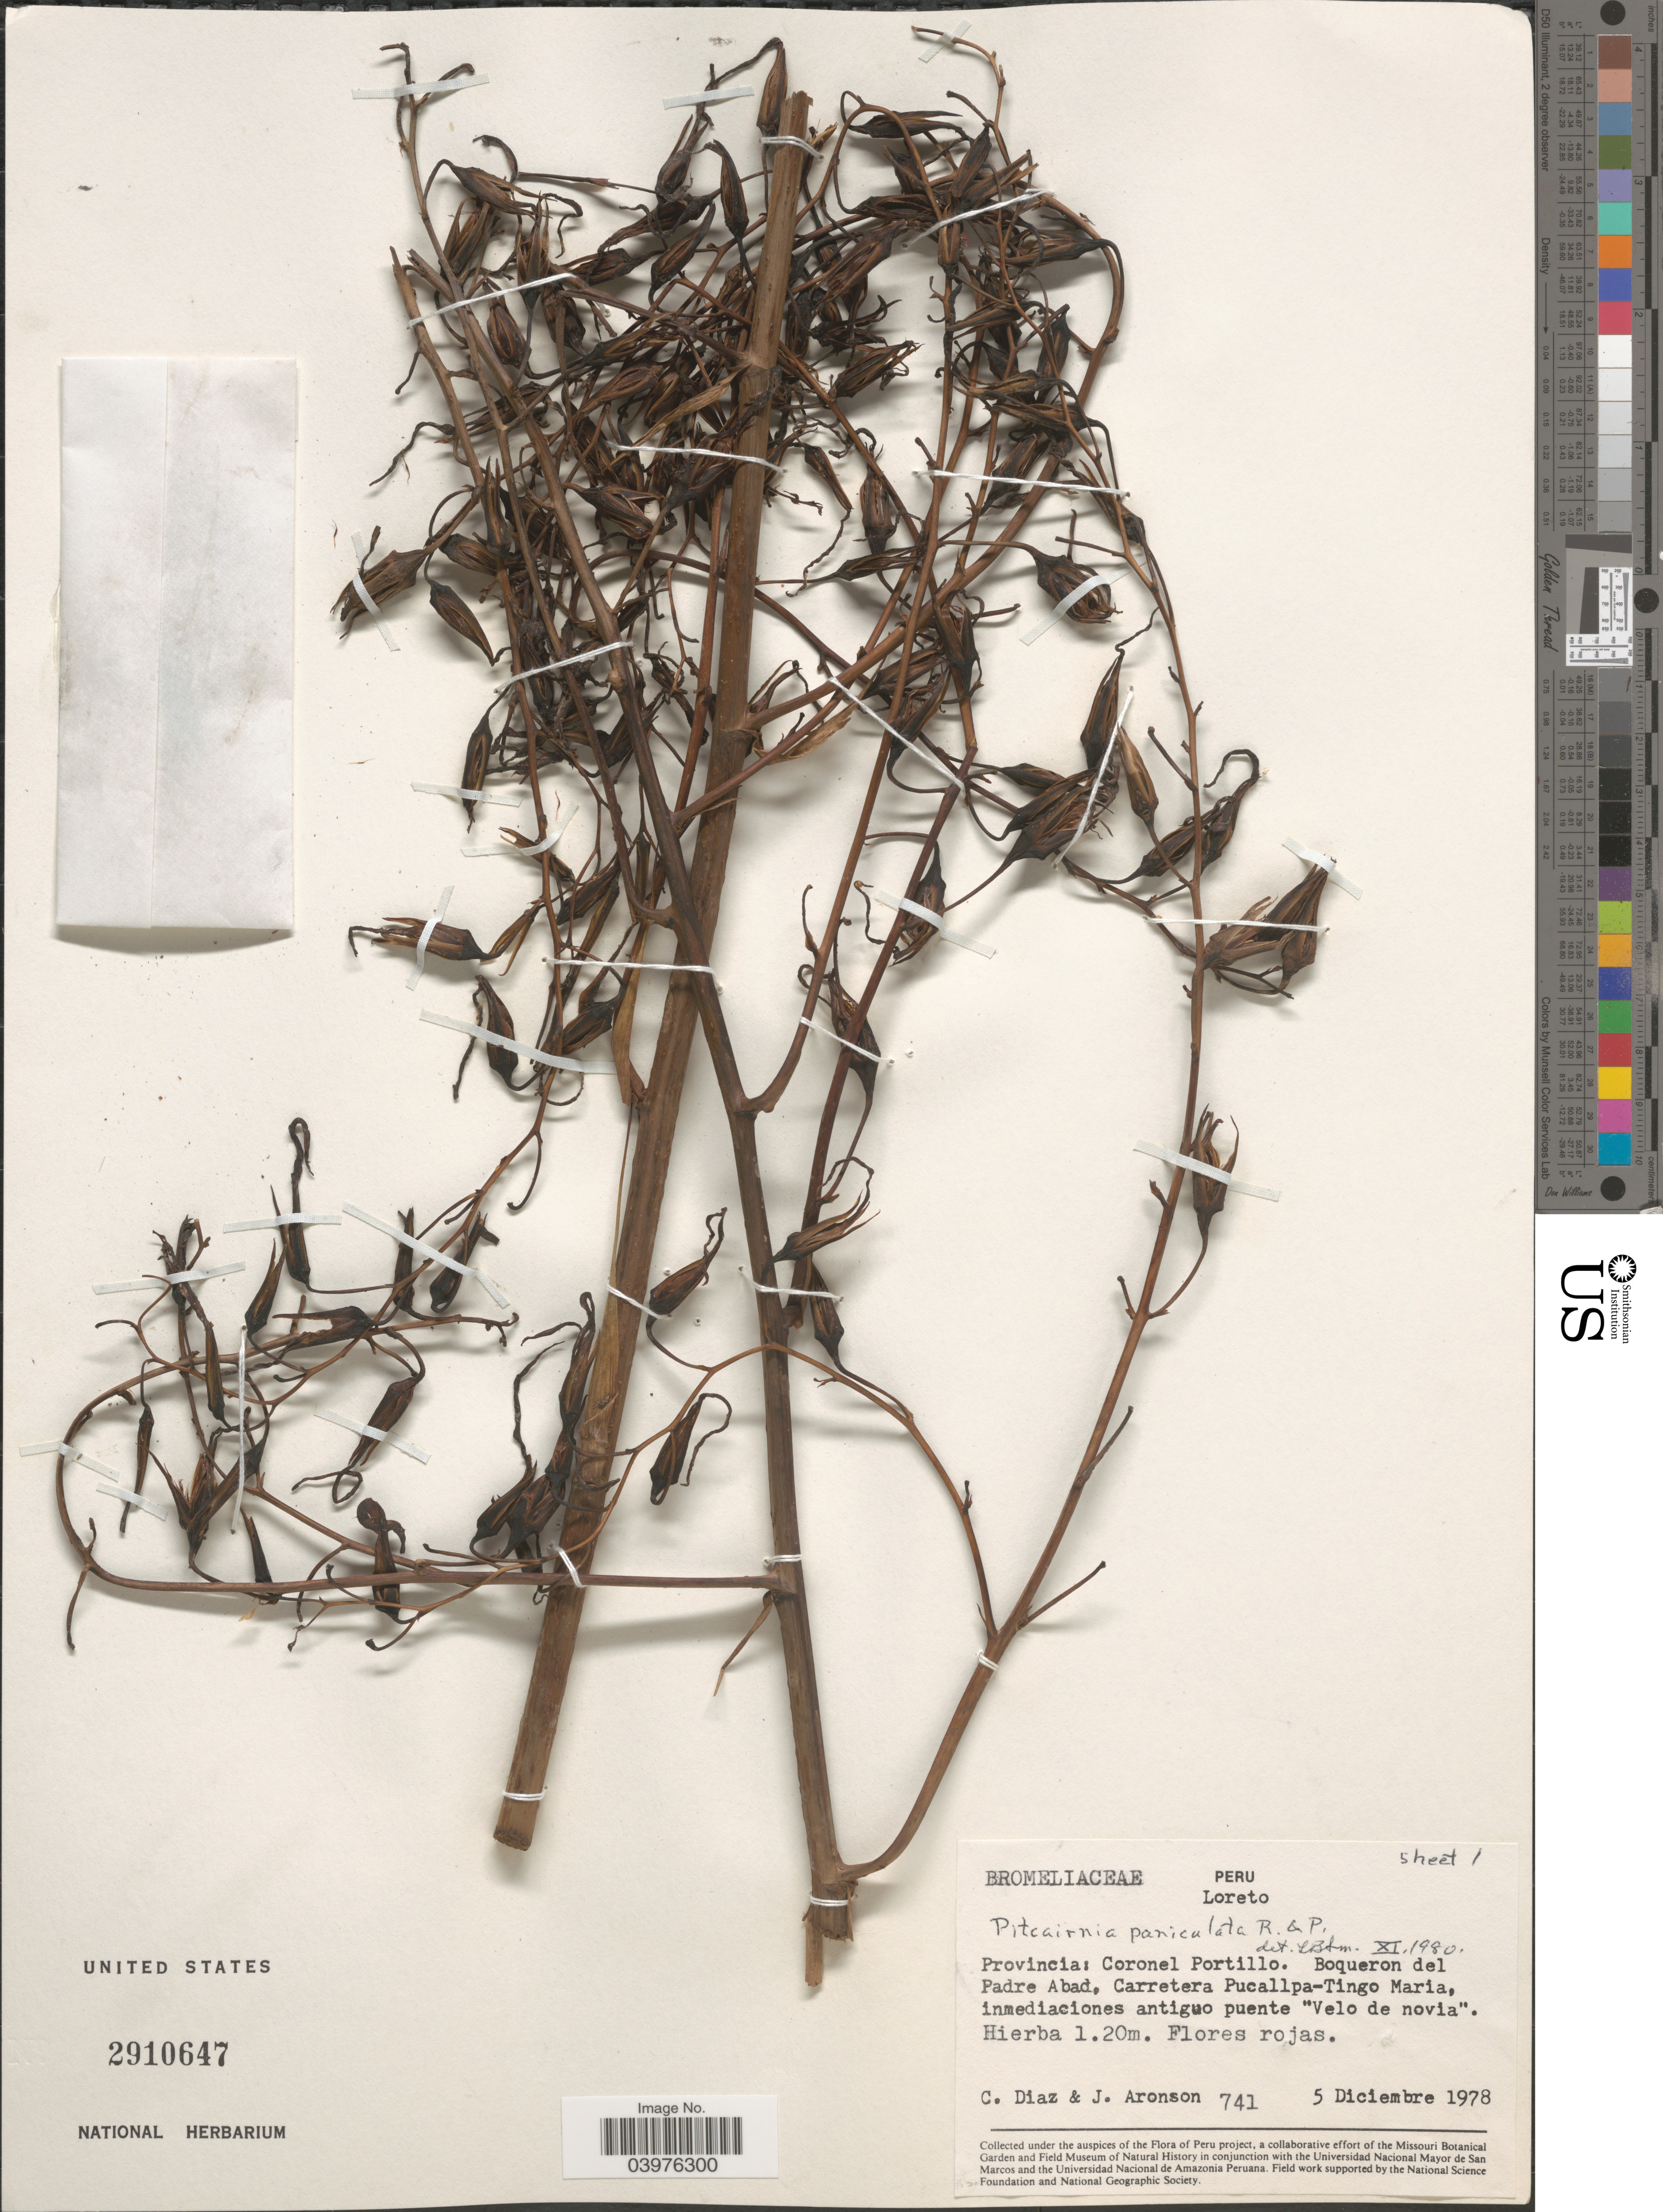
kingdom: Plantae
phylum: Tracheophyta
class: Liliopsida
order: Poales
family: Bromeliaceae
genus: Pitcairnia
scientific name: Pitcairnia paniculata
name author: (Ruiz & Pav.) Ruiz & Pav.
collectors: C. Díaz & J. Aronson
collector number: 741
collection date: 1978-12-05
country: Peru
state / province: Loreto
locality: Provincia: Coronel Portillo. Boqueron del Padre Abad, Carretera Pucallpa-Tingo Maria.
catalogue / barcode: US 2910647